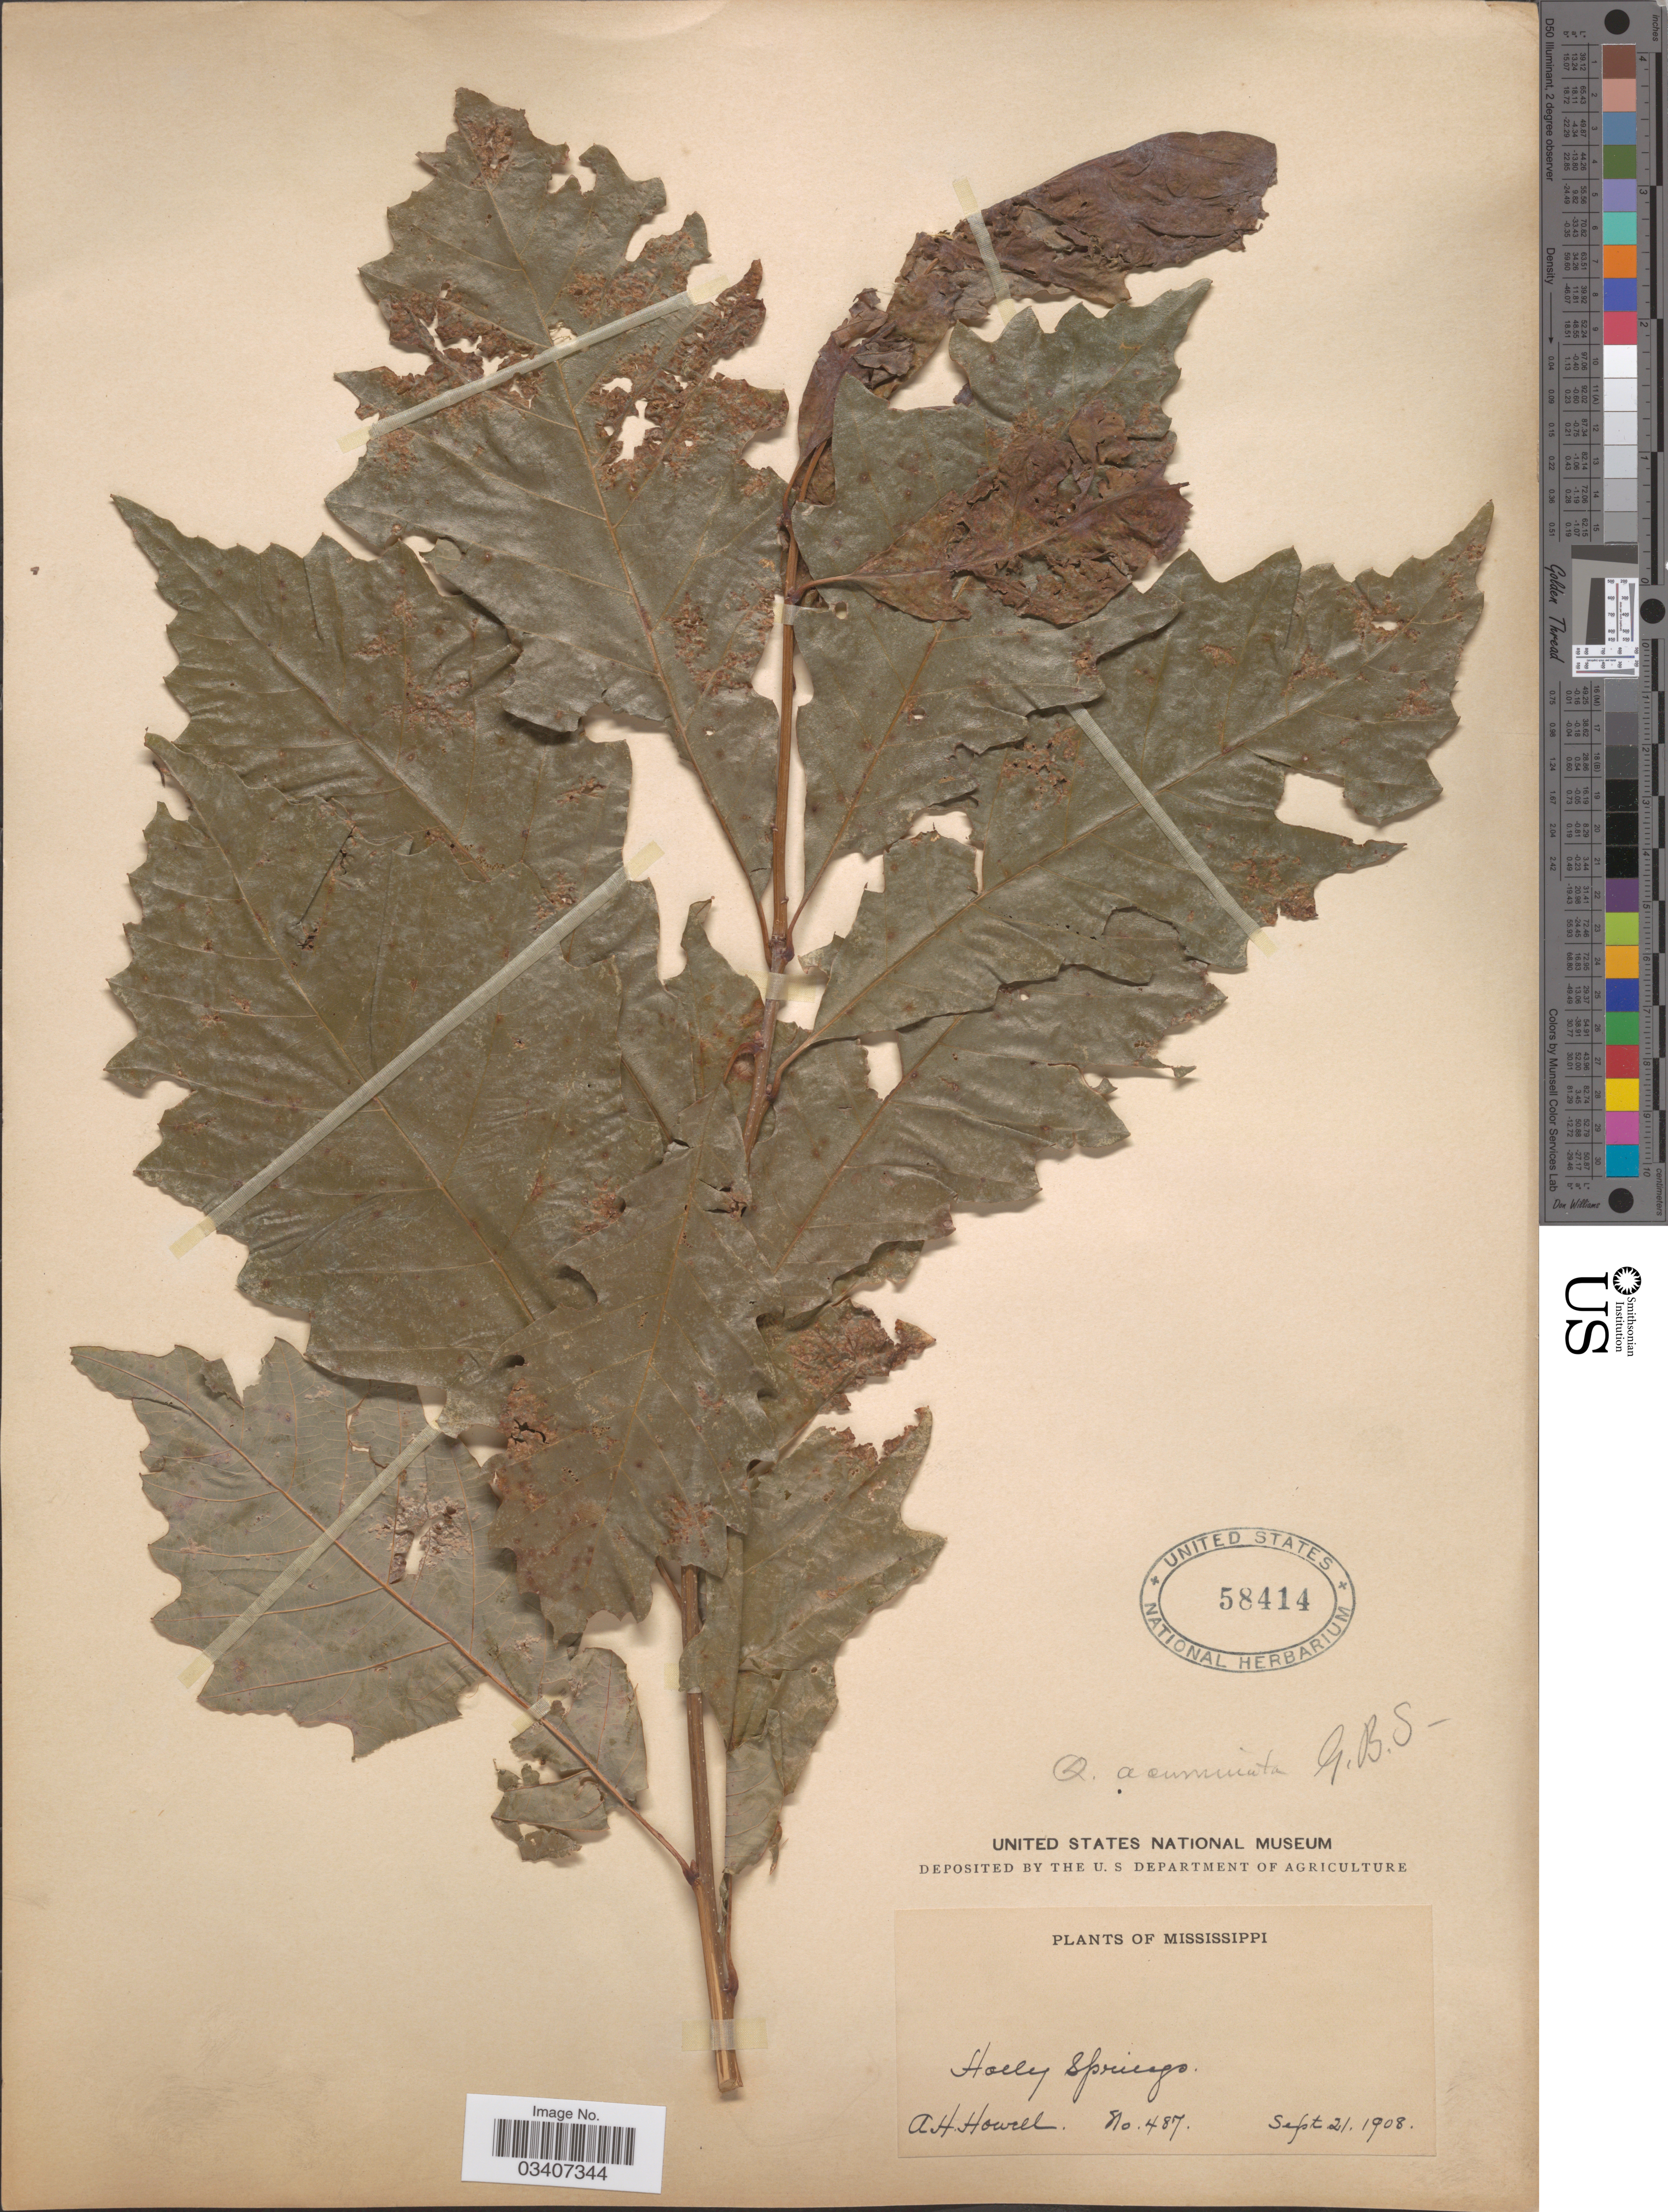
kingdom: Plantae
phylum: Tracheophyta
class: Magnoliopsida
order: Fagales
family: Fagaceae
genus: Quercus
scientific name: Quercus muehlenbergii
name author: Engelm.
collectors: A. Howell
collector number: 487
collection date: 1908-09-21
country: United States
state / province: Mississippi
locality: Holly Springs.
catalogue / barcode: US 58414